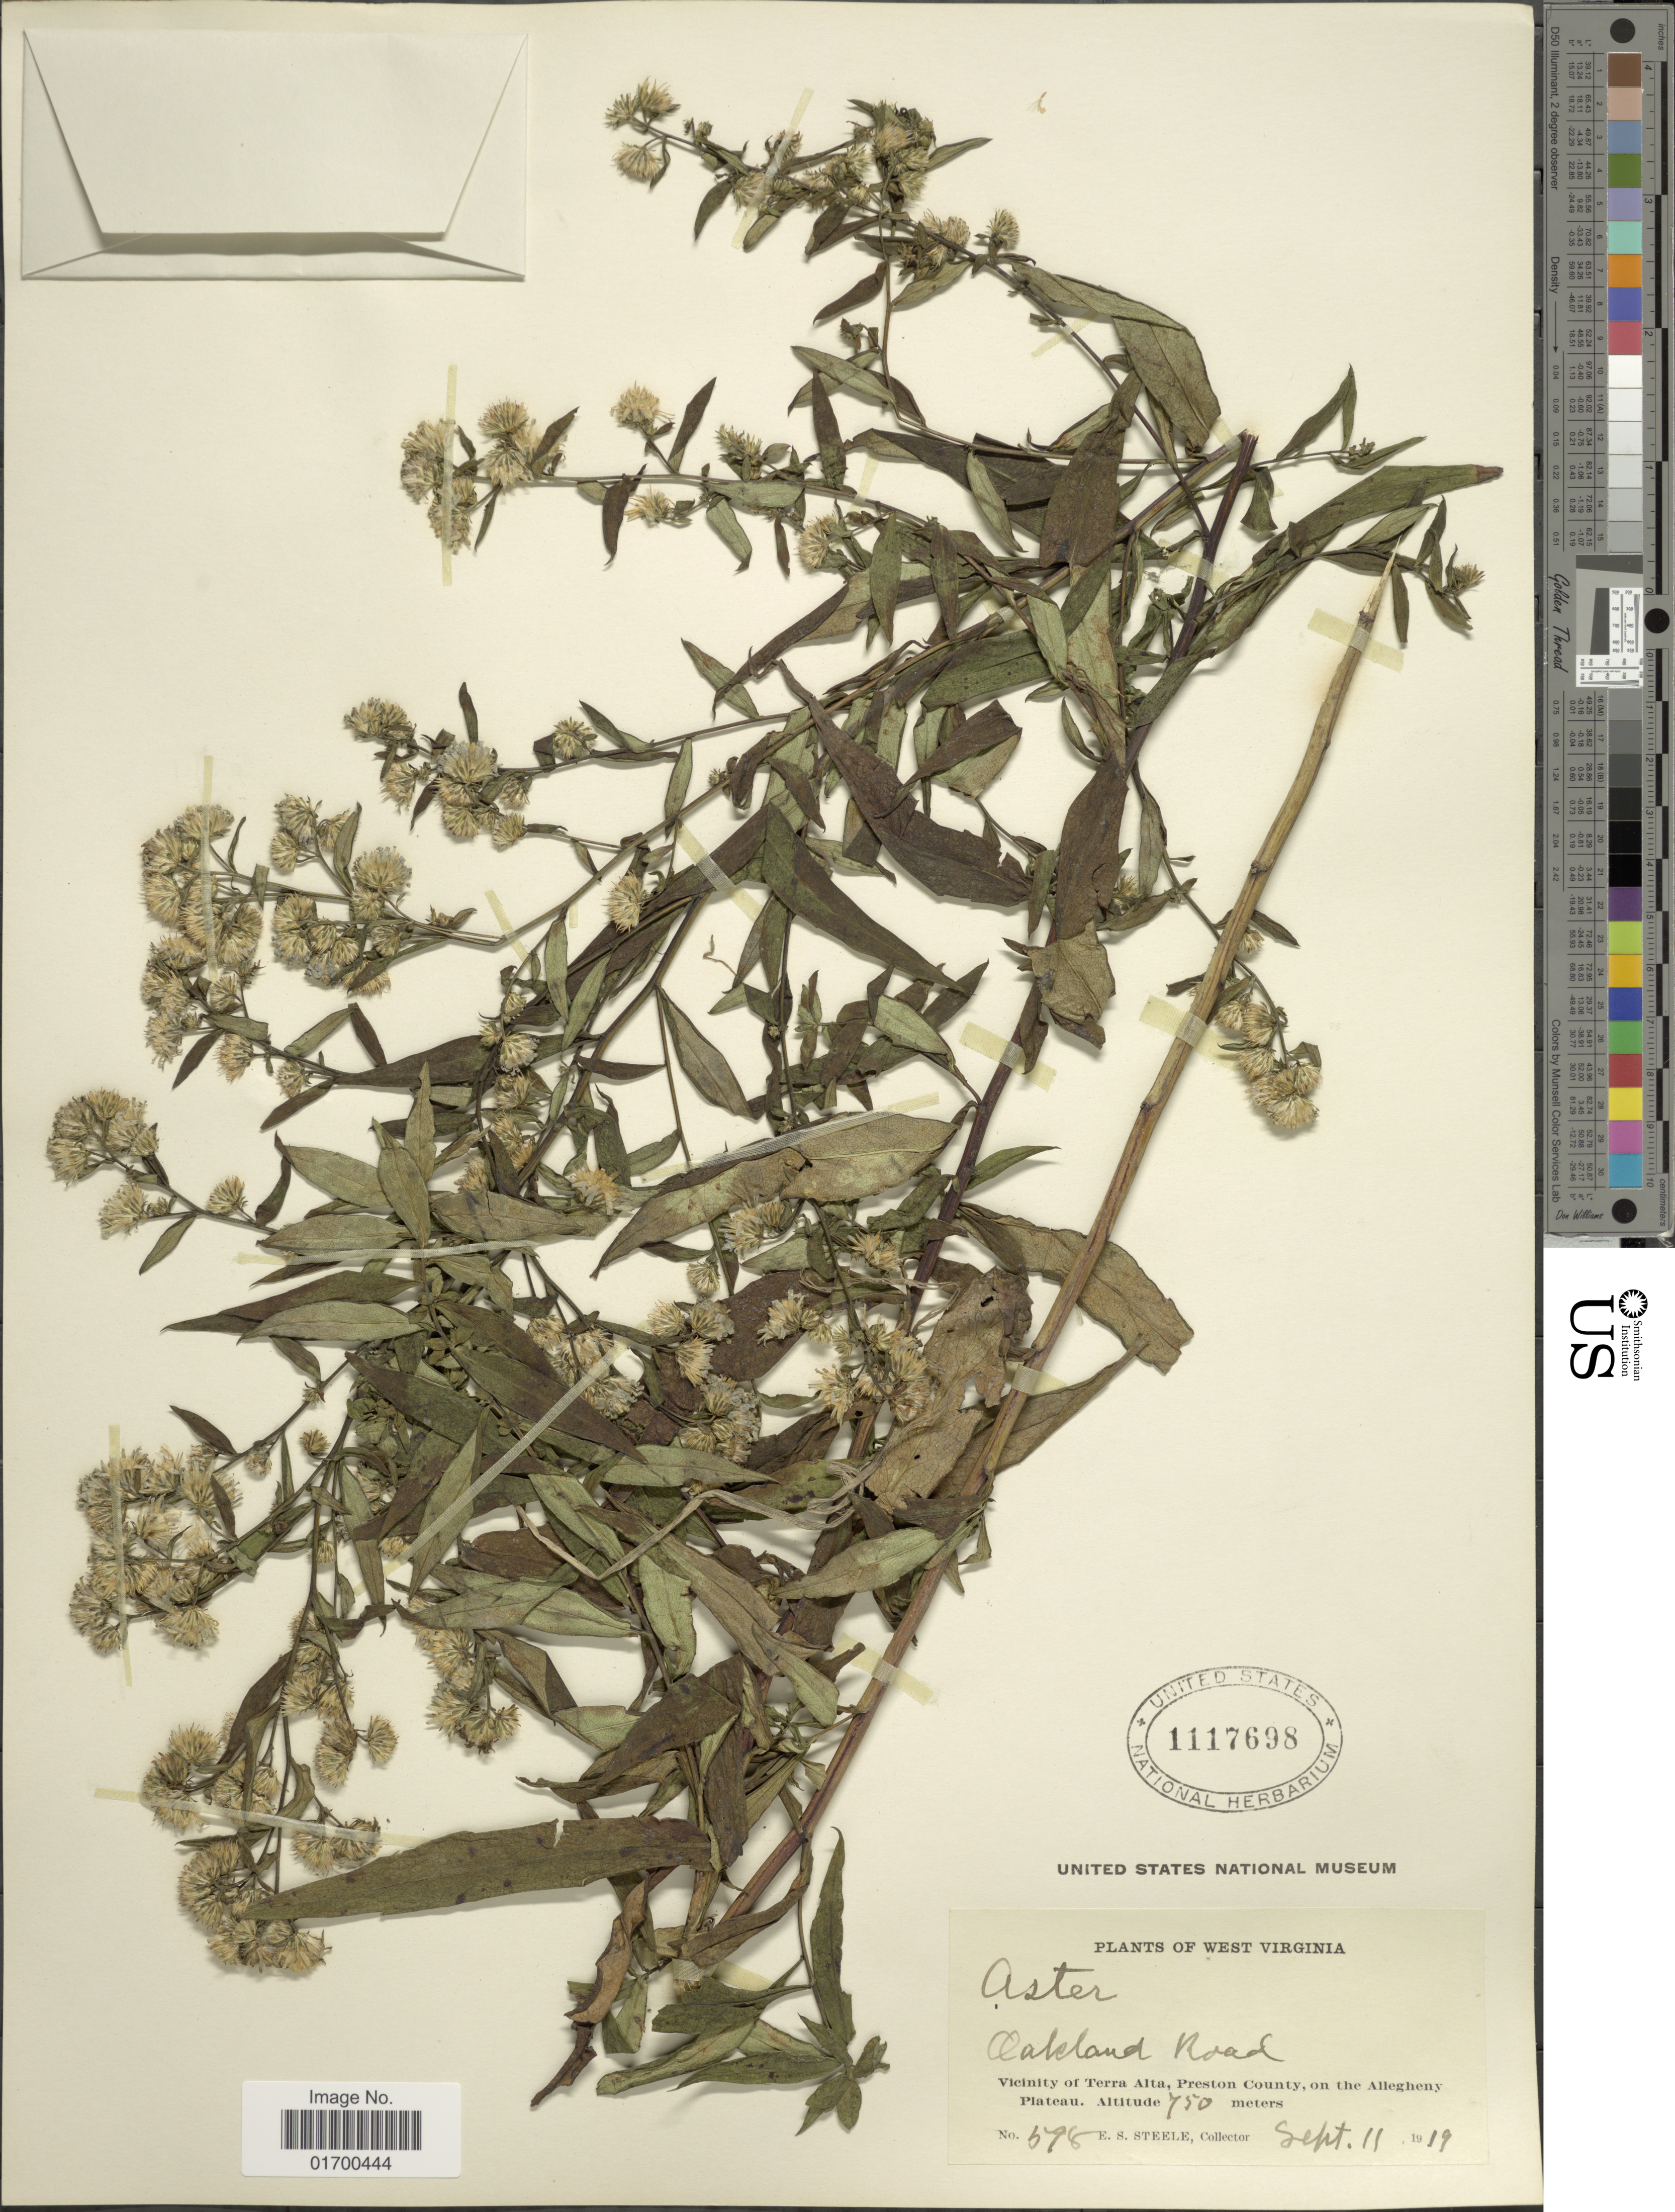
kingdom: Plantae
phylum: Tracheophyta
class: Magnoliopsida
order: Asterales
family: Asteraceae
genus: Symphyotrichum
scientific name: Symphyotrichum lateriflorum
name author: (L.) Á. Löve & D. Löve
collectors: E. Steele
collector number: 578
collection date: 1919-09-11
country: United States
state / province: West Virginia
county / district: Preston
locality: Oakland Road, Vicinity of Terra Alta, Preston County, on the Allegheny Plateau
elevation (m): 750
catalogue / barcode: US 1117698